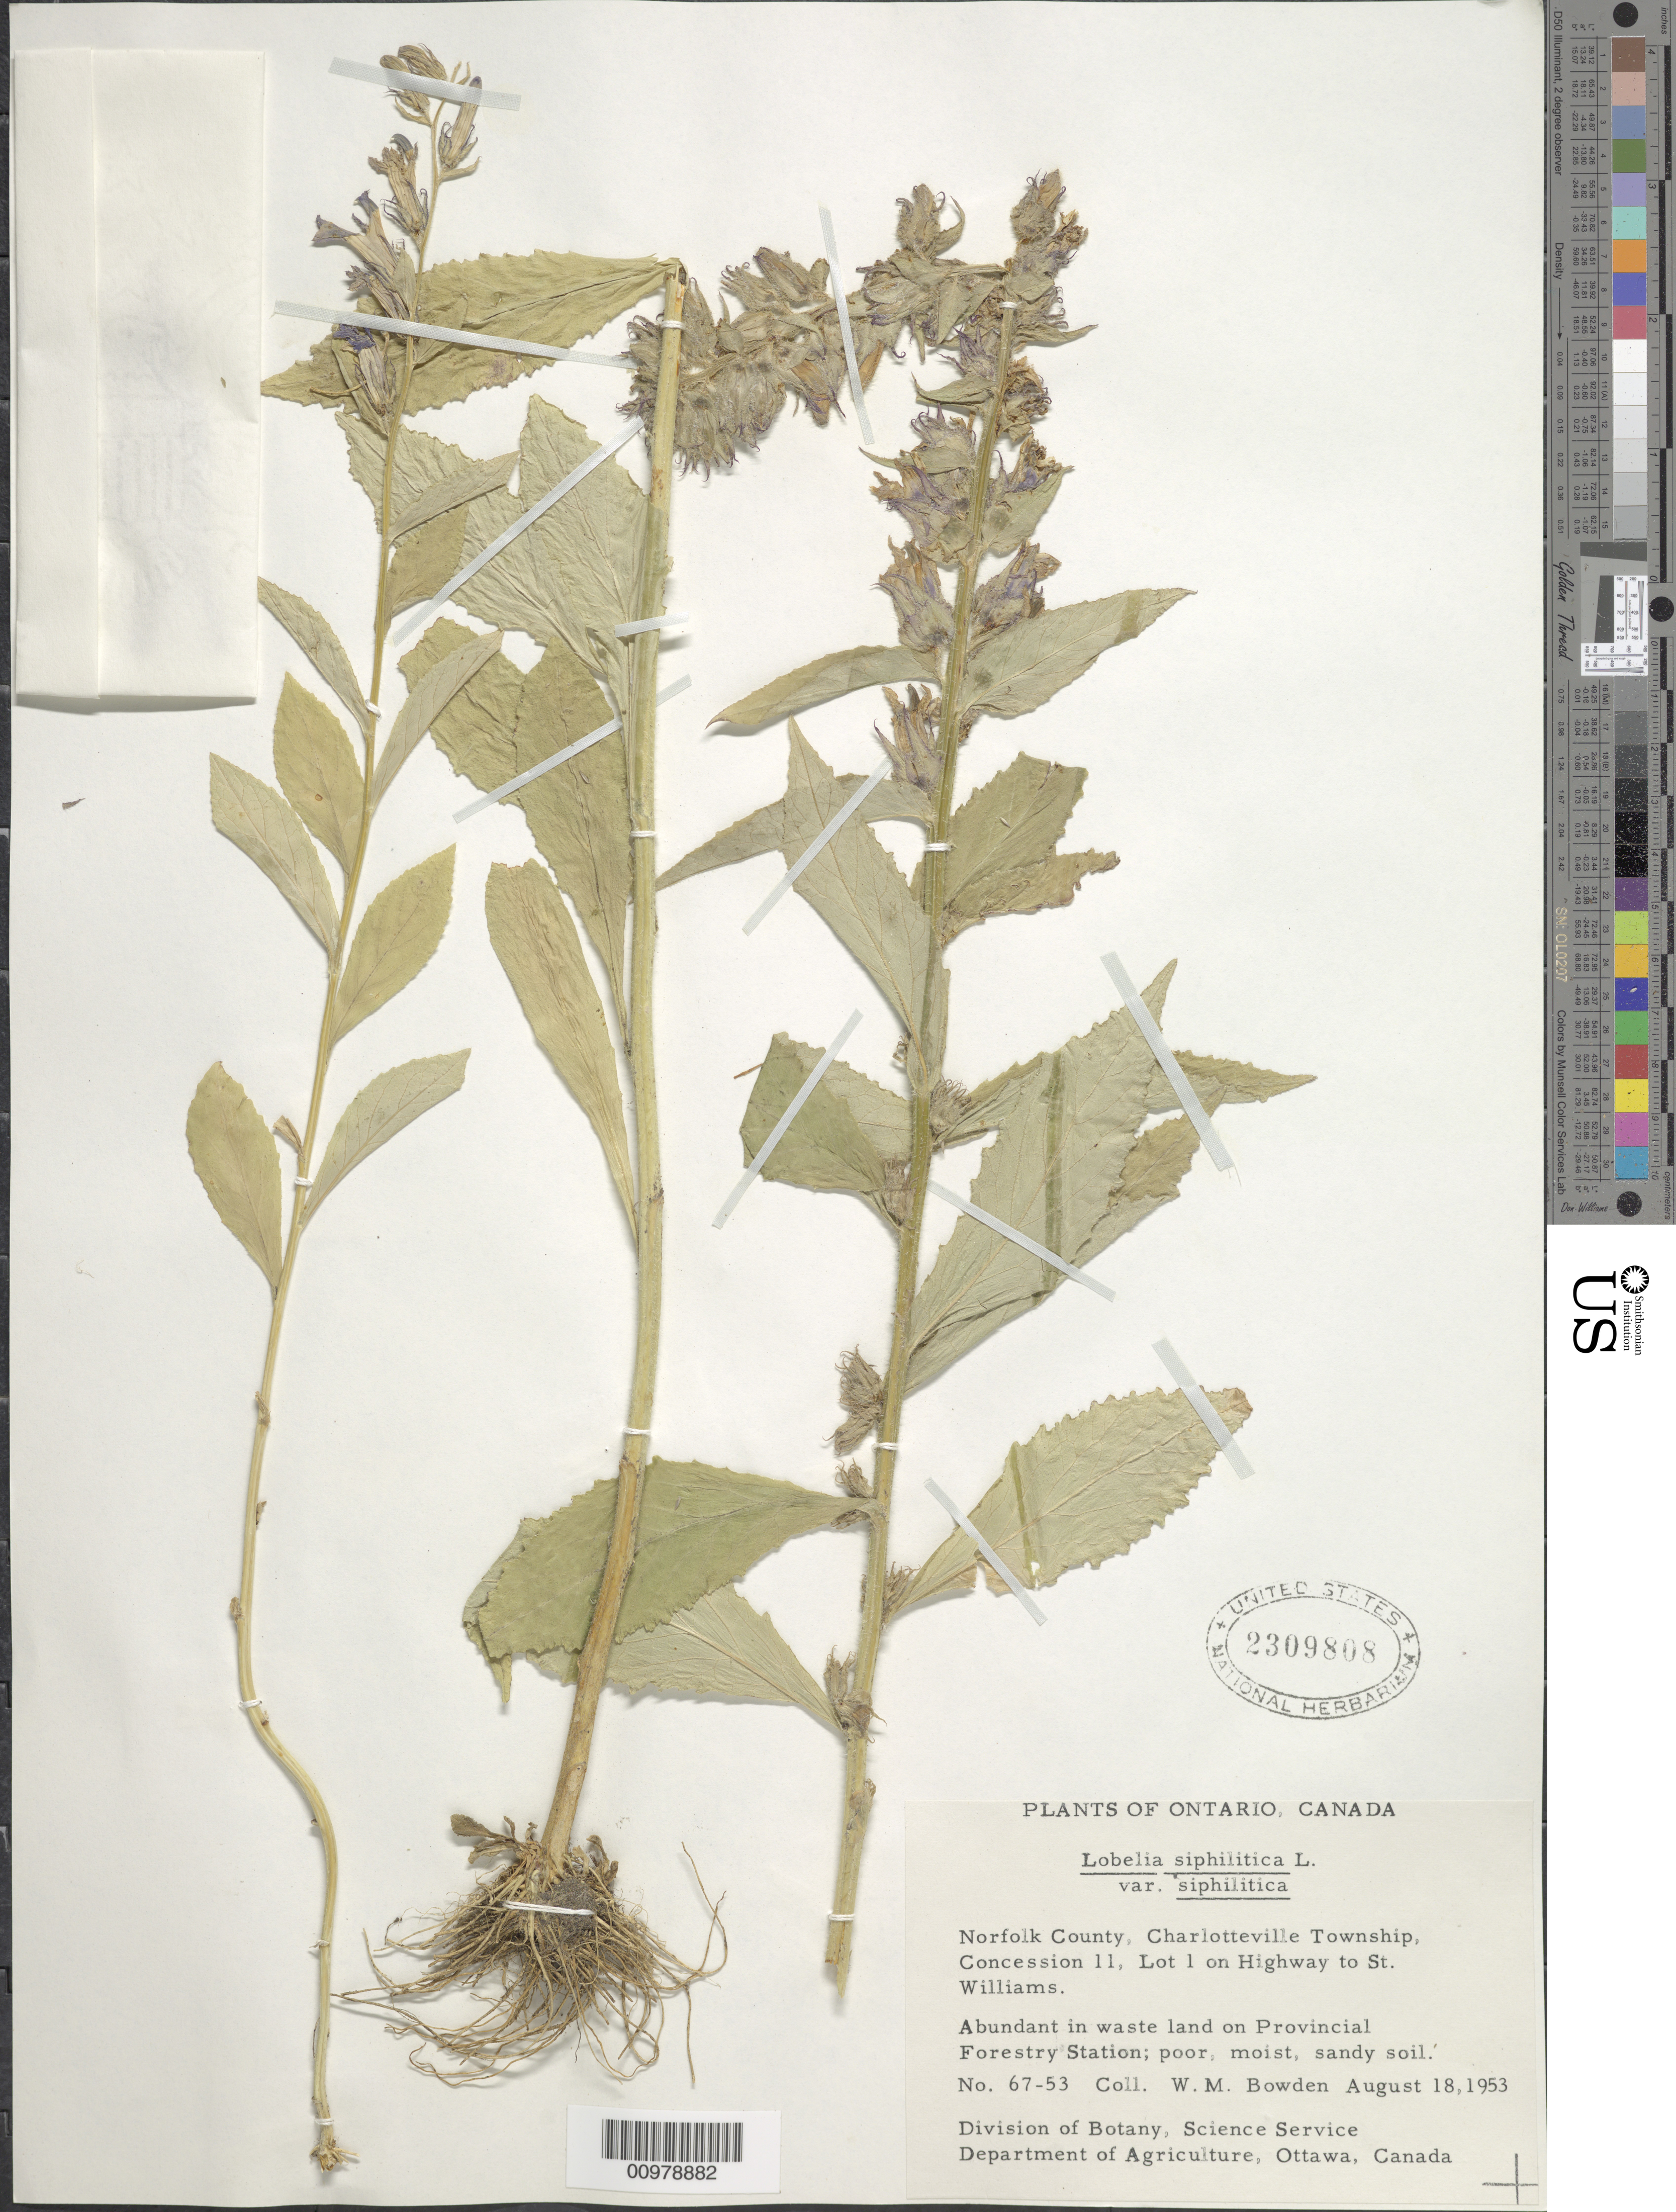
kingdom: Plantae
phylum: Tracheophyta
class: Magnoliopsida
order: Asterales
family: Campanulaceae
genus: Lobelia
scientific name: Lobelia siphilitica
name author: L.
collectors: W. M. Bowden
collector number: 67-53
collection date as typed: August 18, 1953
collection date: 1953-08-18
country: Canada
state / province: Ontario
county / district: Norfolk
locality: Provincial Forestry Station, Charlotteville Township, Concession 11, Lot 1 on Highway to St. Williams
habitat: abundant in waste land; poor moist sandy soil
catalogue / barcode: US 2309808